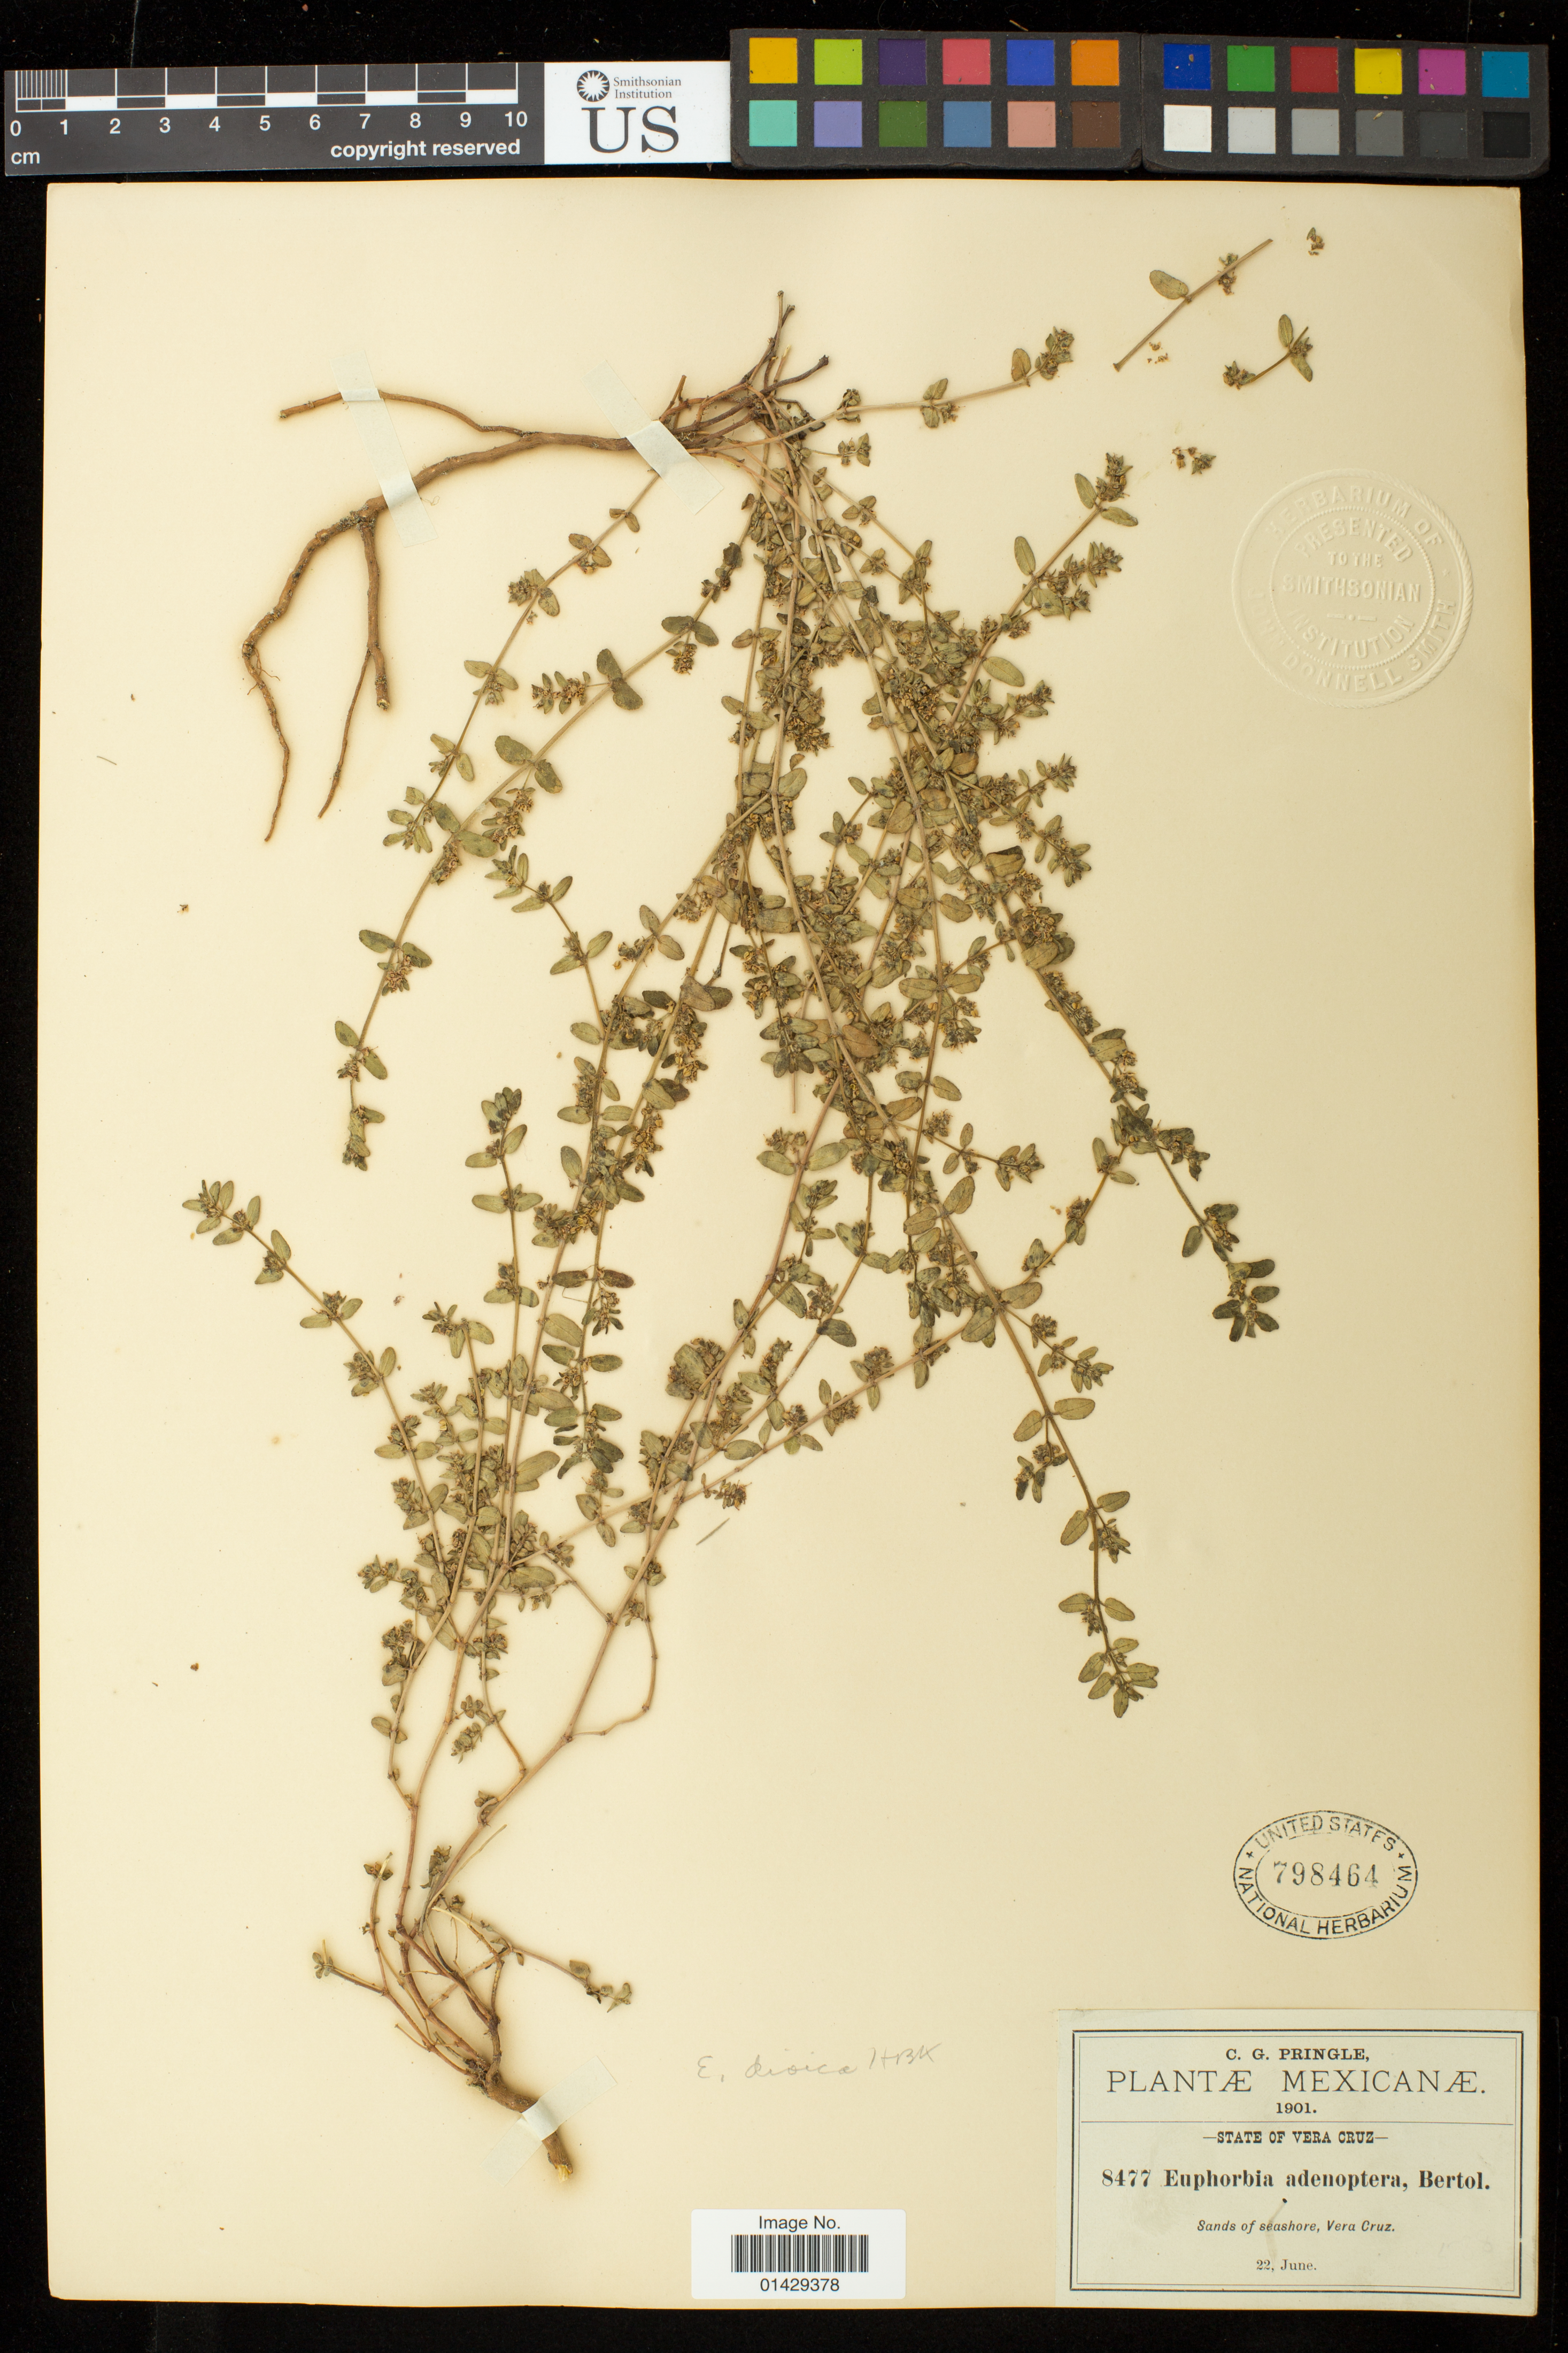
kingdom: Plantae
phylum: Tracheophyta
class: Magnoliopsida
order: Malpighiales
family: Euphorbiaceae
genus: Euphorbia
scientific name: Euphorbia dioeca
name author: Kunth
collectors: C. G. Pringle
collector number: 8477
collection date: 1901-06-22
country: Mexico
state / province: Veracruz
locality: Sands of seashore, Vera Cruz.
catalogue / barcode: US 798464